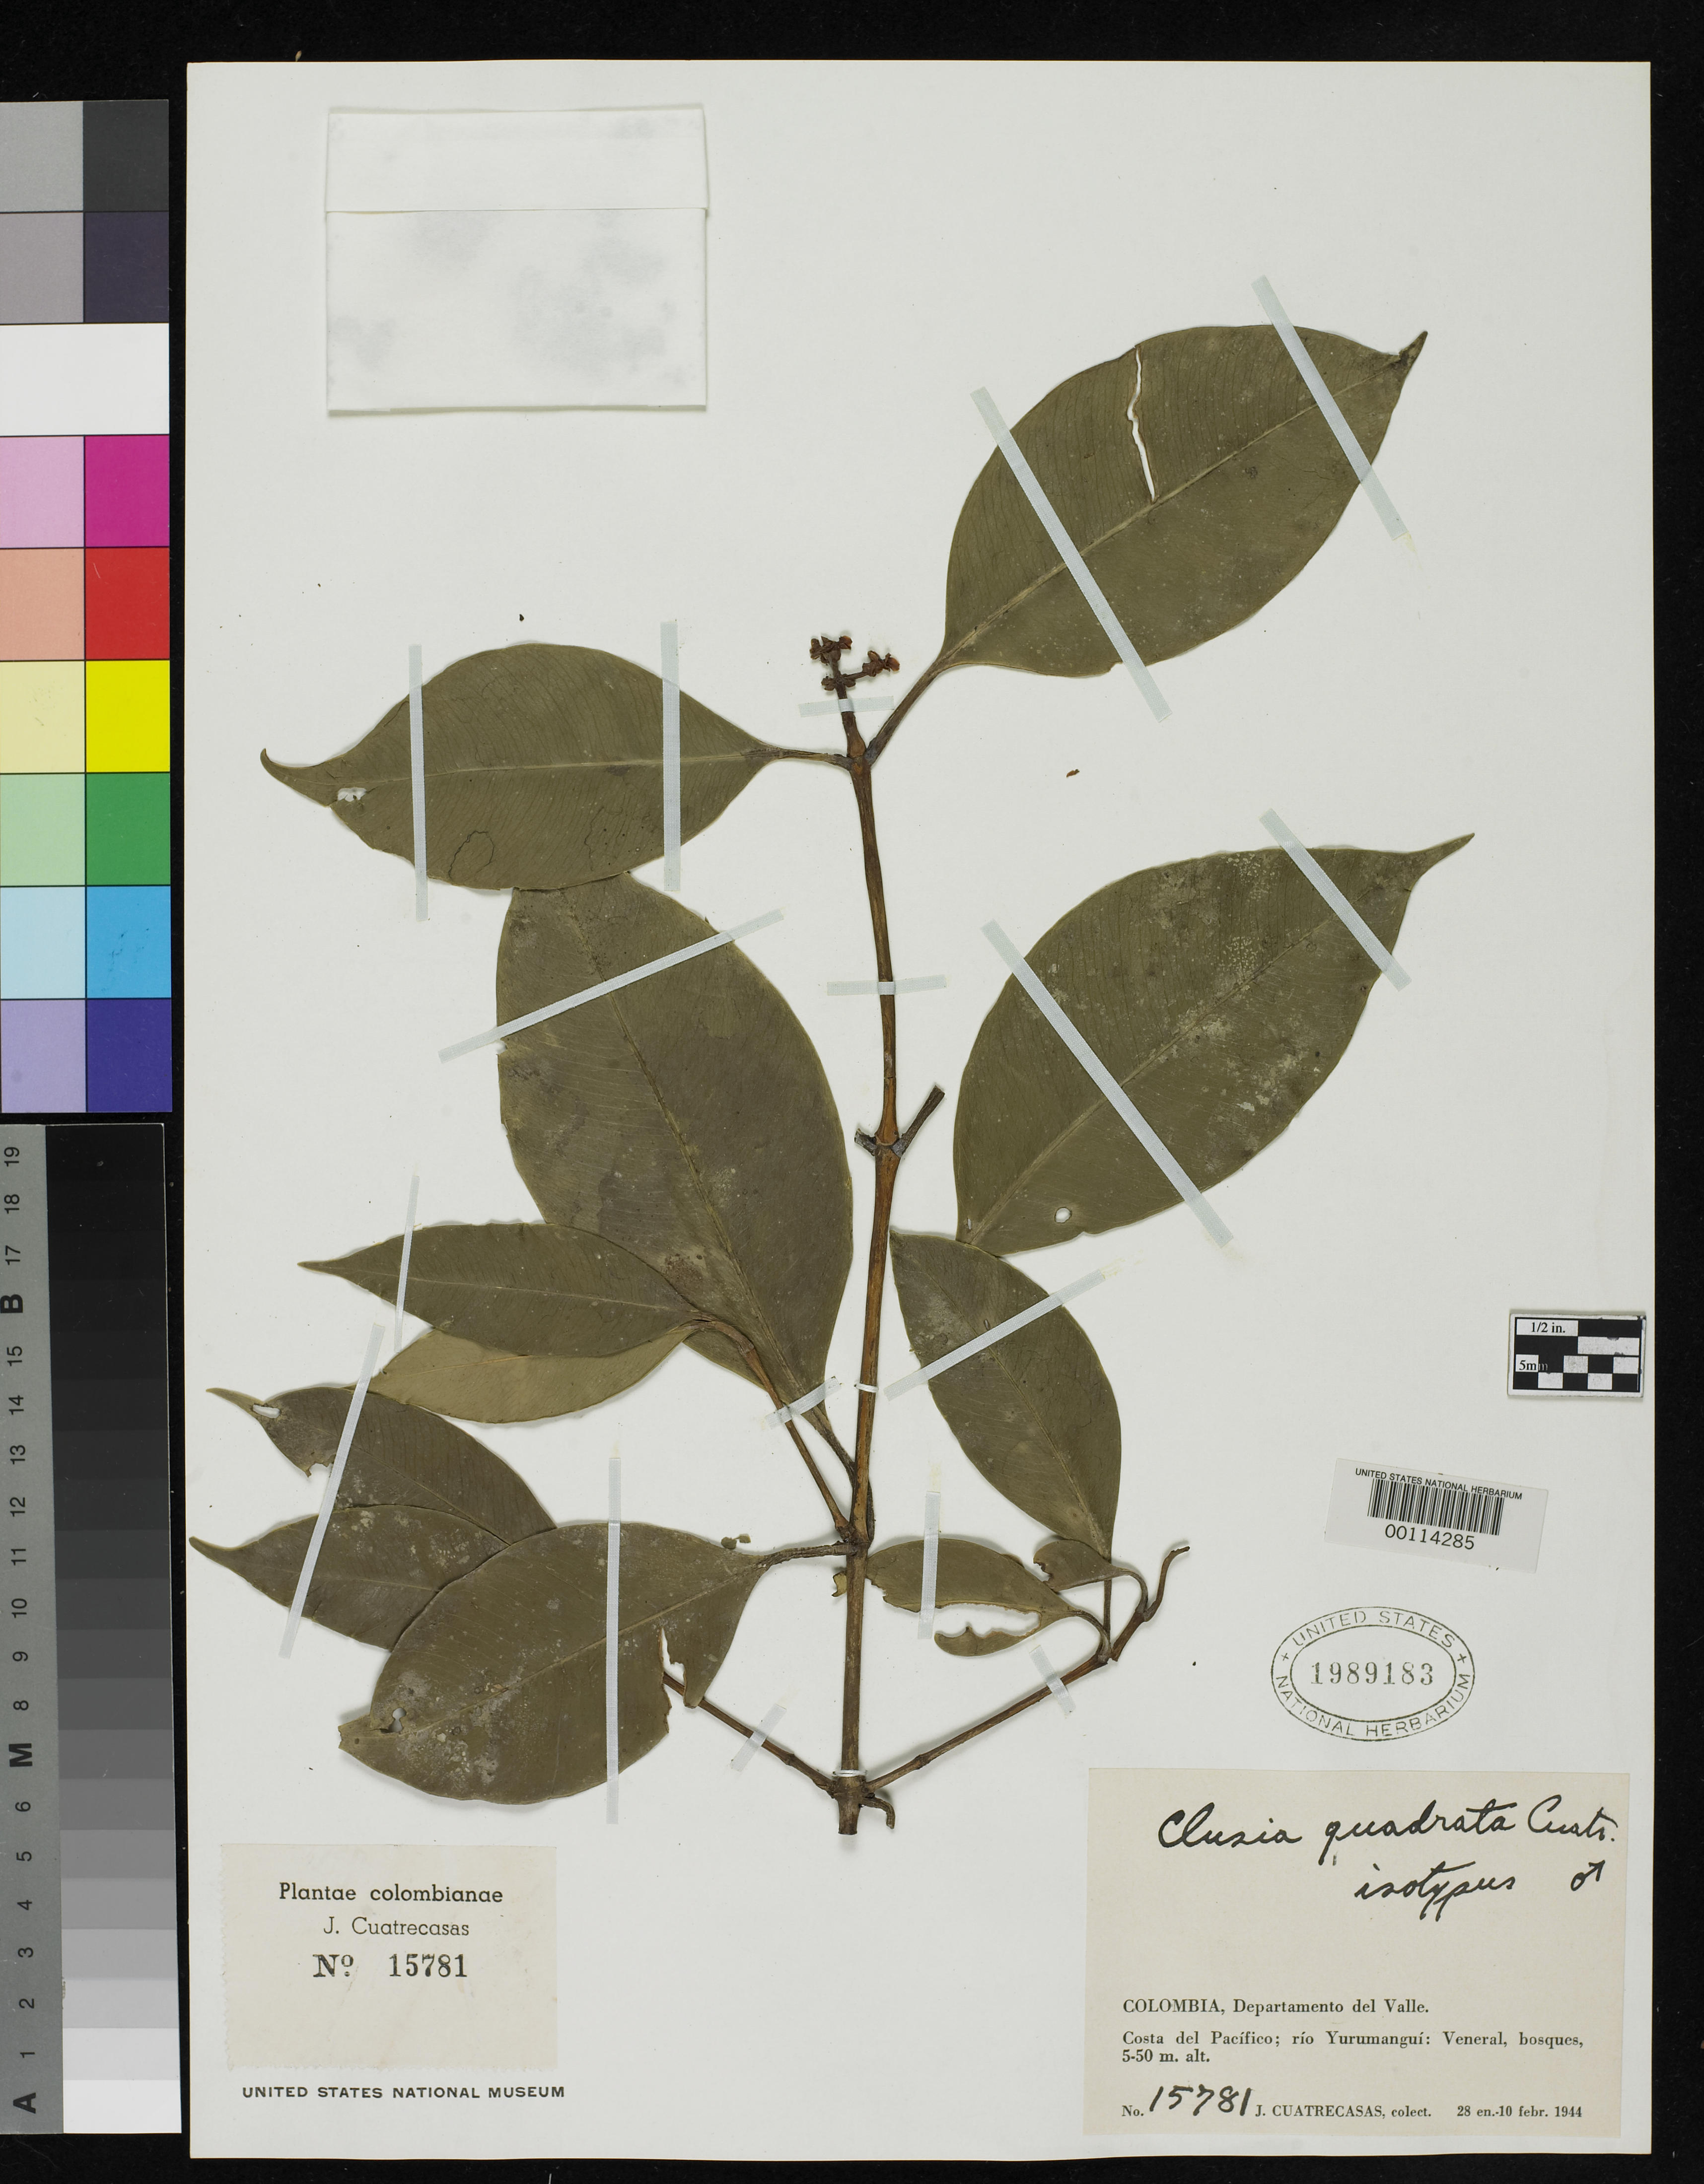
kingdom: Plantae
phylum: Tracheophyta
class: Magnoliopsida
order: Malpighiales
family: Clusiaceae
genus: Pilosperma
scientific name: Pilosperma quadratum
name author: Cuatrec.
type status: Isotype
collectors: J. Cuatrecasas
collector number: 15781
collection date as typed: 28 Jan 1944 to 10 Feb 1944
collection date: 1944-01-28/1944-02-10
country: Colombia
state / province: Valle del Cauca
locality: Costadel Pacifico, Rio Yurumangui, Veneral.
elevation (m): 5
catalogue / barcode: US 1989183